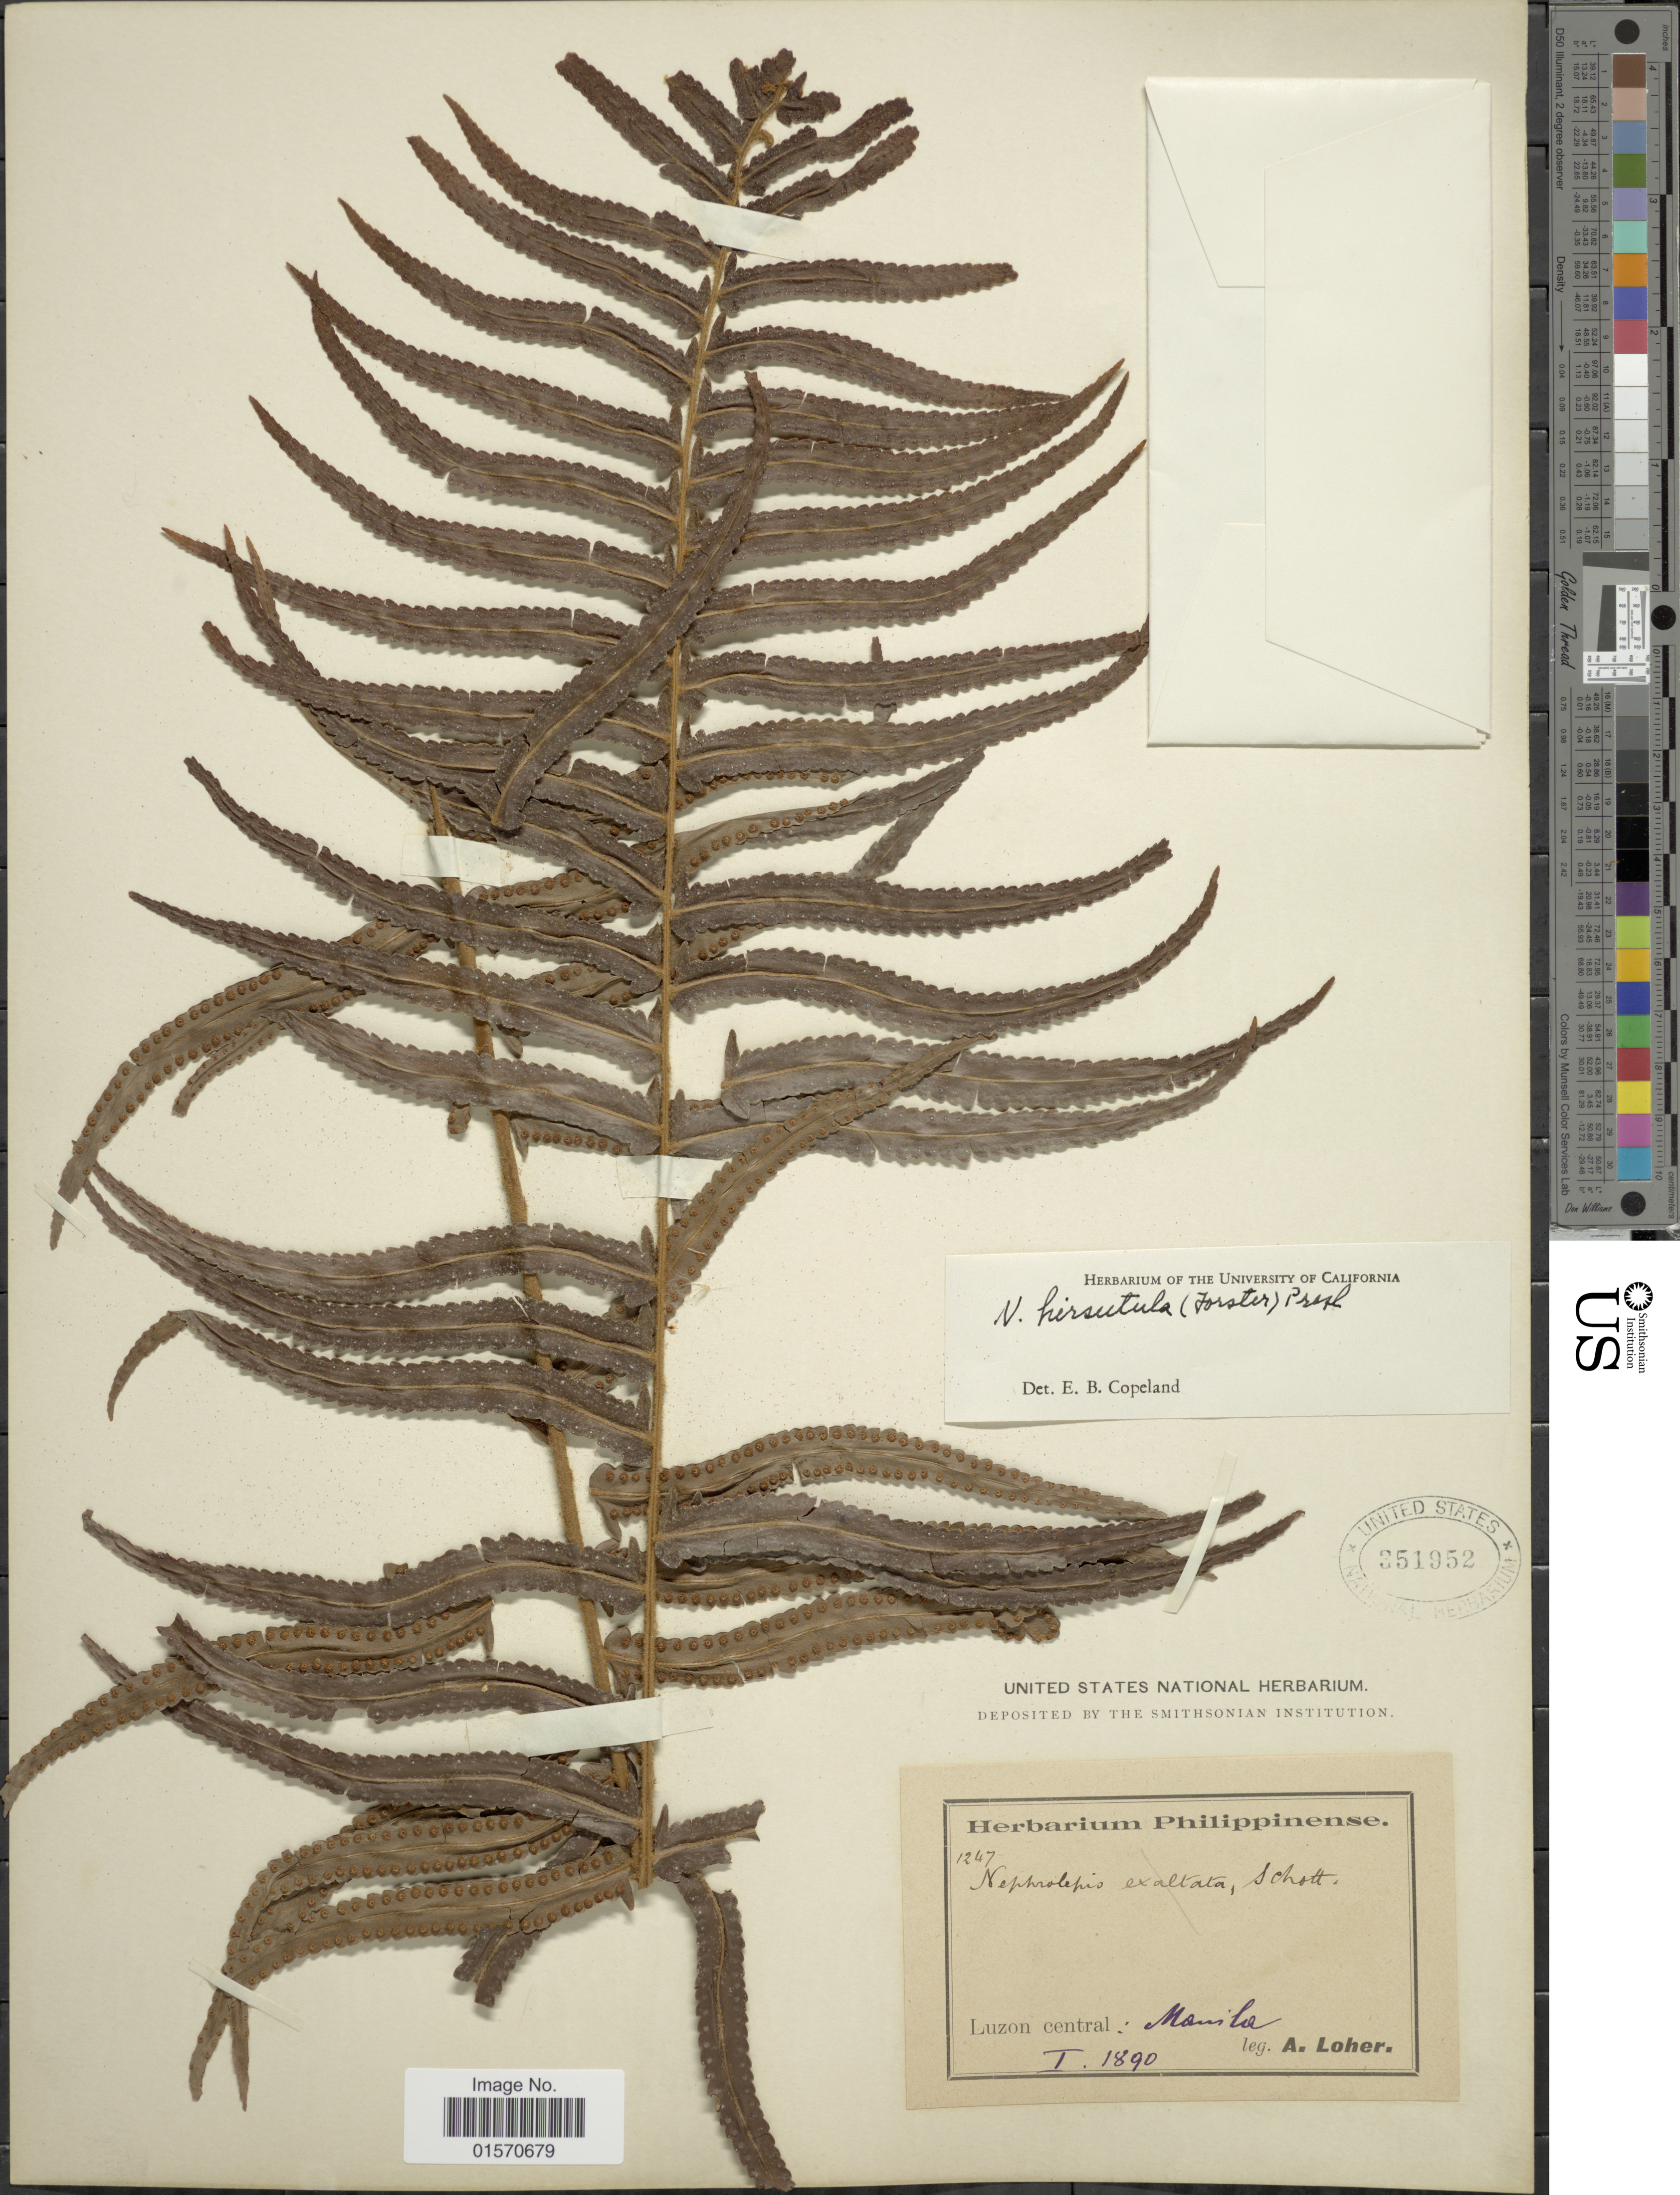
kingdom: Plantae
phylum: Tracheophyta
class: Polypodiopsida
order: Polypodiales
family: Nephrolepidaceae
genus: Nephrolepis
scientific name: Nephrolepis multiflora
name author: (Roxb.) F.M. Jarrett ex C.V. Morton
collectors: A. Loher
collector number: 1247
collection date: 1890-01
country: Philippines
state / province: Central Luzon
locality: Manilla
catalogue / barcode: US 351952